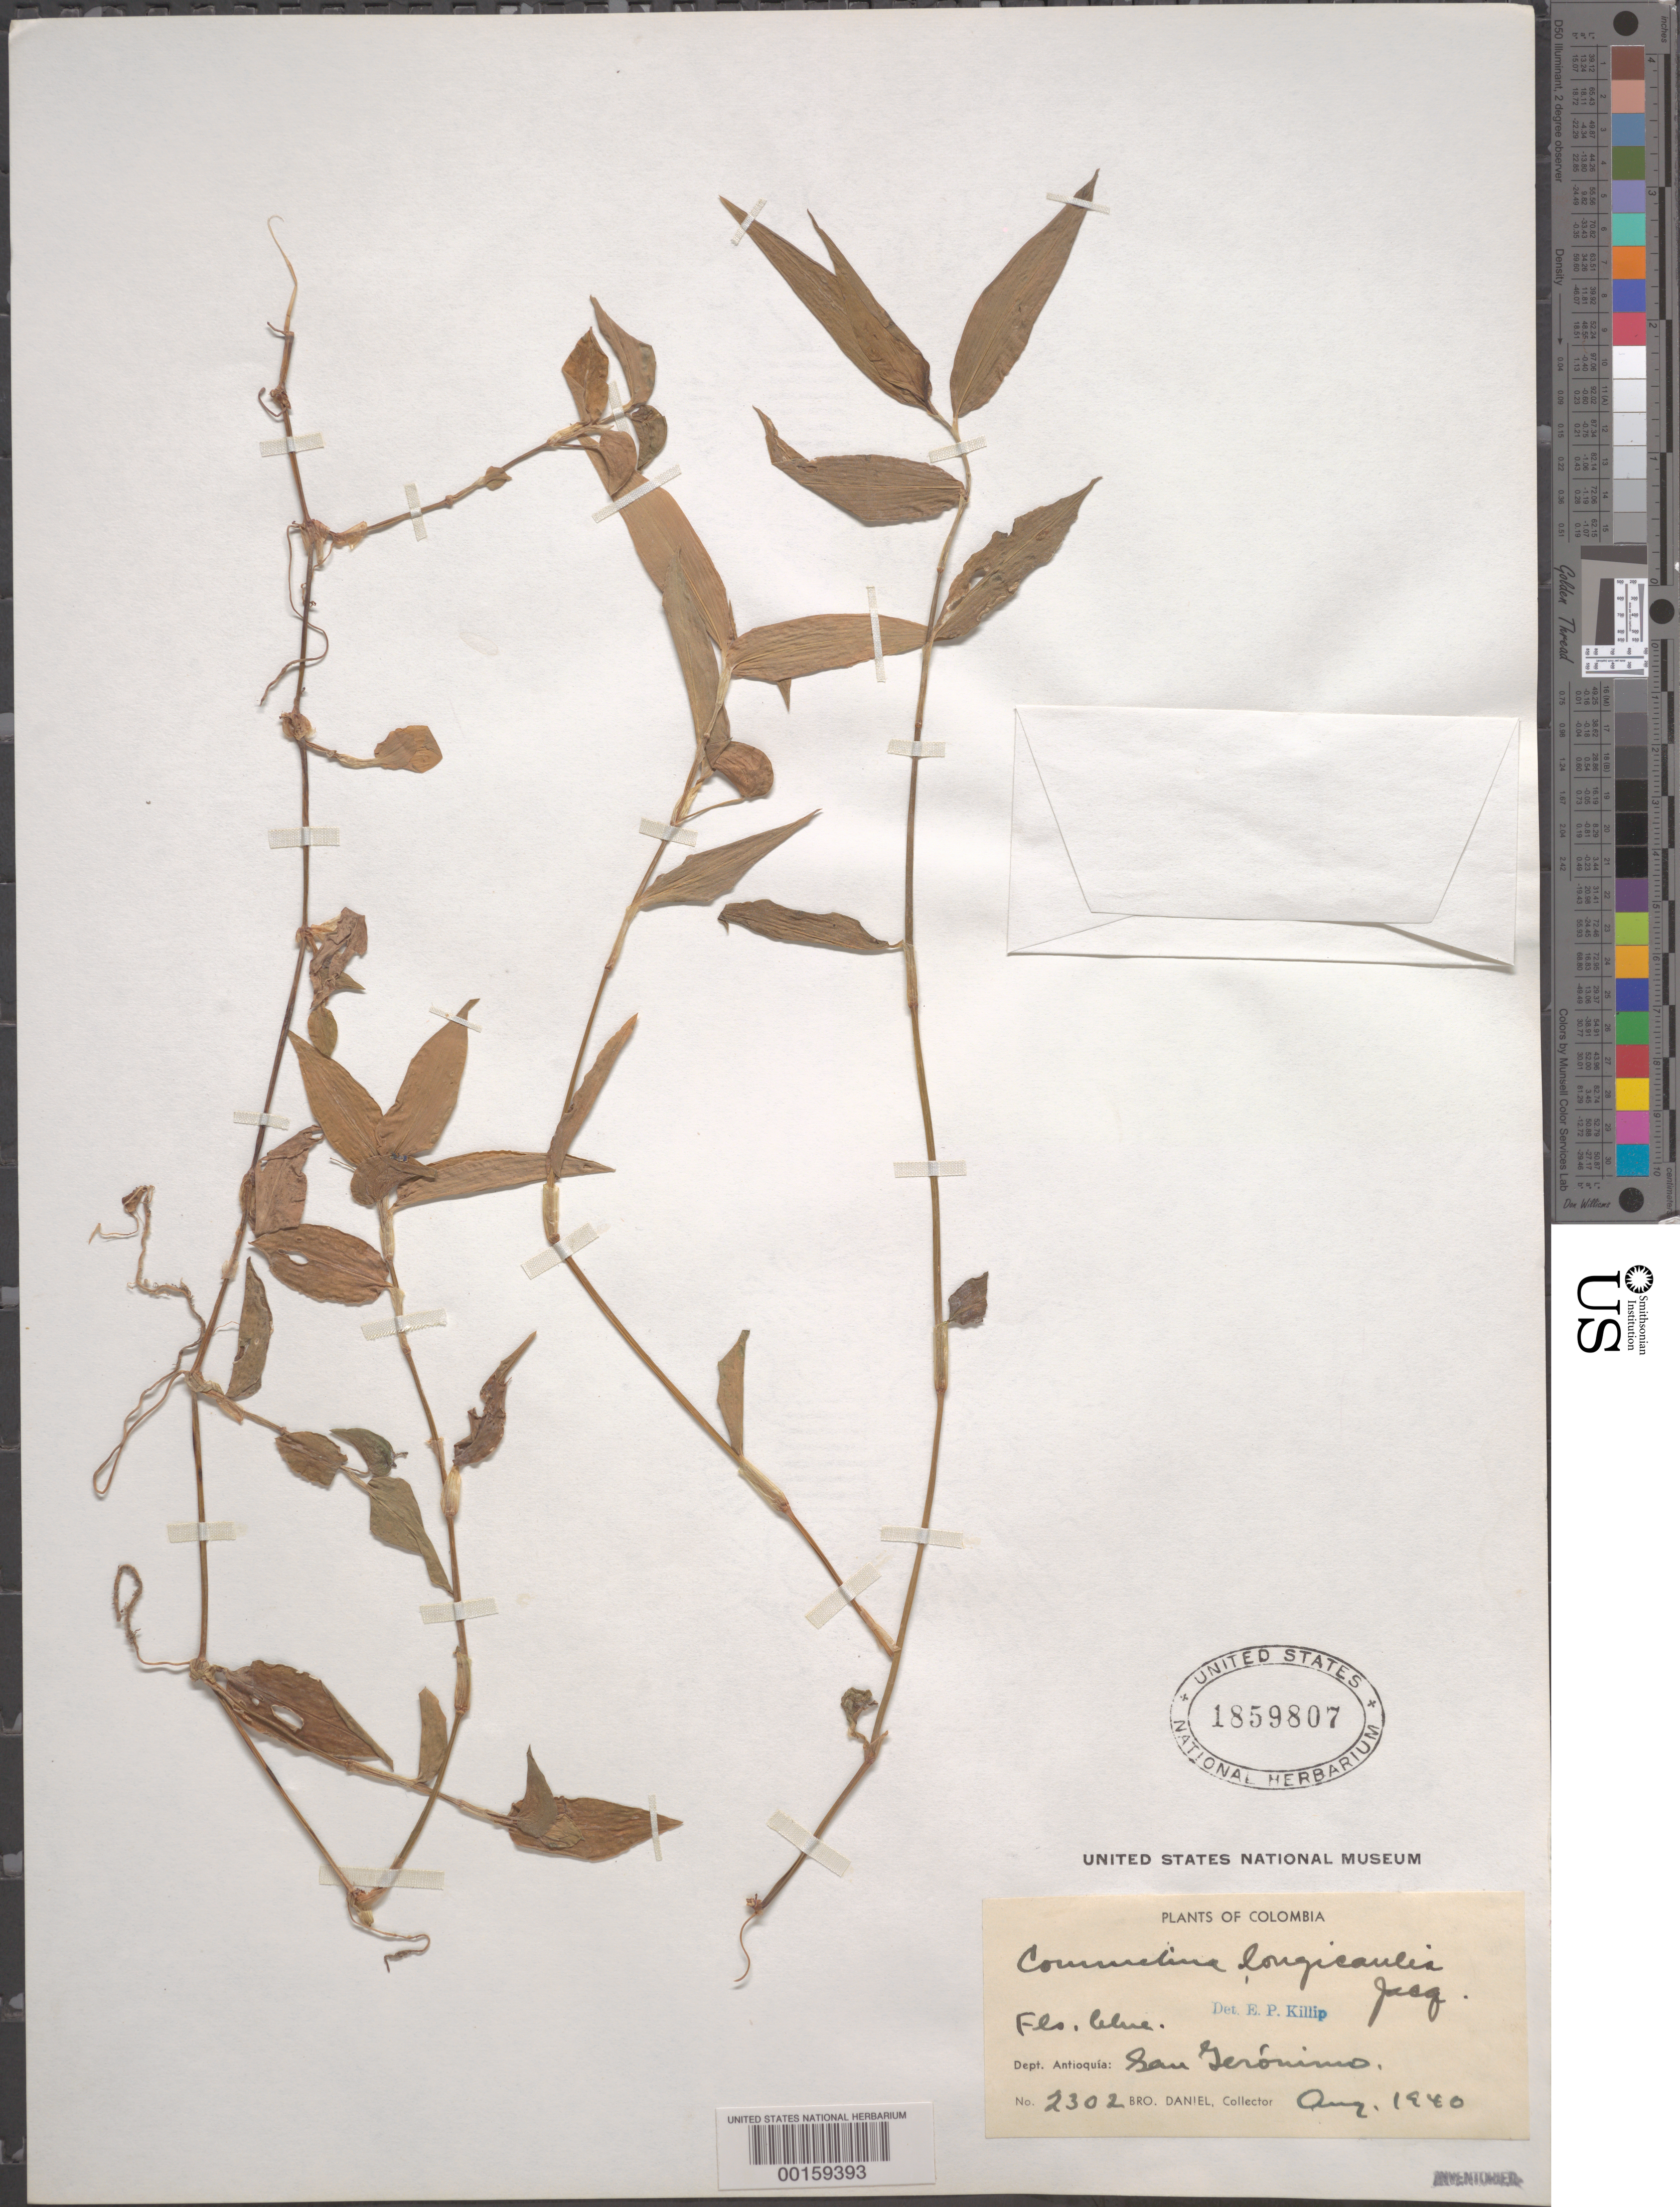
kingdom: Plantae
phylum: Tracheophyta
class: Liliopsida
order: Commelinales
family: Commelinaceae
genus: Commelina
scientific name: Commelina diffusa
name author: Burm. f.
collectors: Bro. Daniel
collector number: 2302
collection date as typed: Aug 1940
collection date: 1940-08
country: Colombia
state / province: Antioquia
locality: San Jeronimo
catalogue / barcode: US 1859807